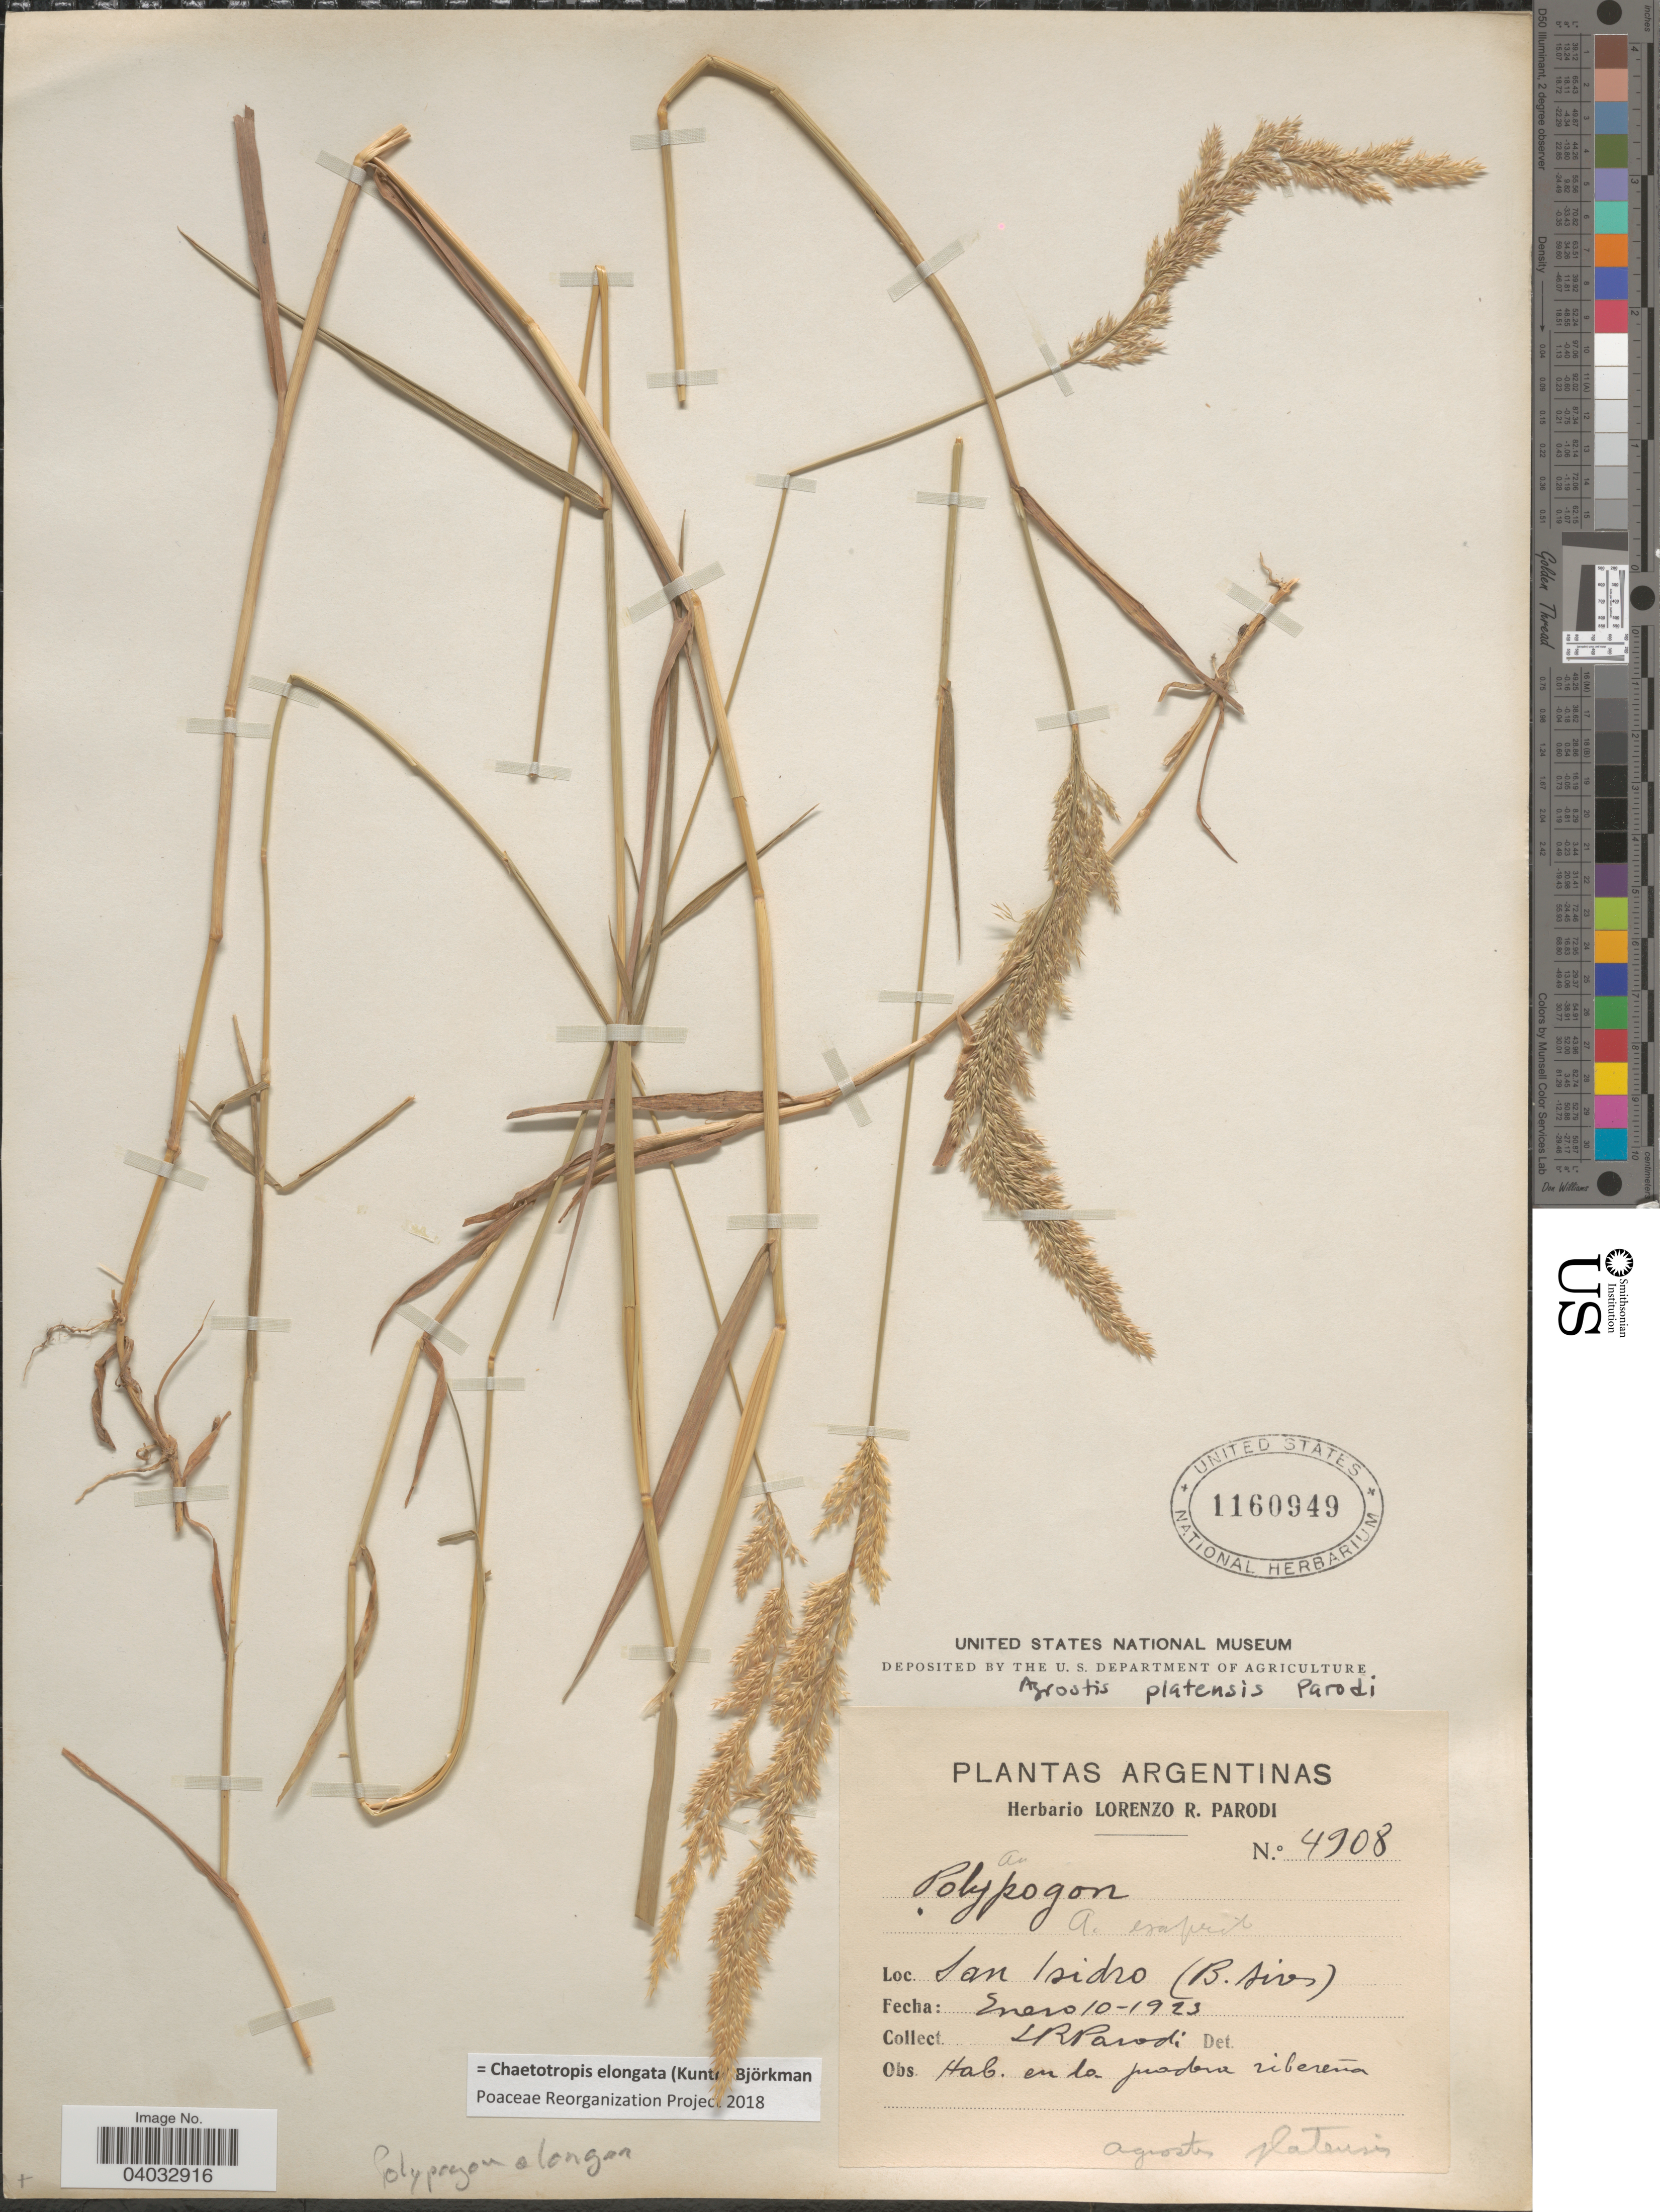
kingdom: Plantae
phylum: Tracheophyta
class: Liliopsida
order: Poales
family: Poaceae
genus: Chaetotropis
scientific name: Chaetotropis elongata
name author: (Kunth) Björkman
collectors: L. R. Parodi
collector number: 4908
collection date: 1923-01-10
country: Argentina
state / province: Buenos Aires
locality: San Isidro (B. Aires).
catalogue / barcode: US 1160949